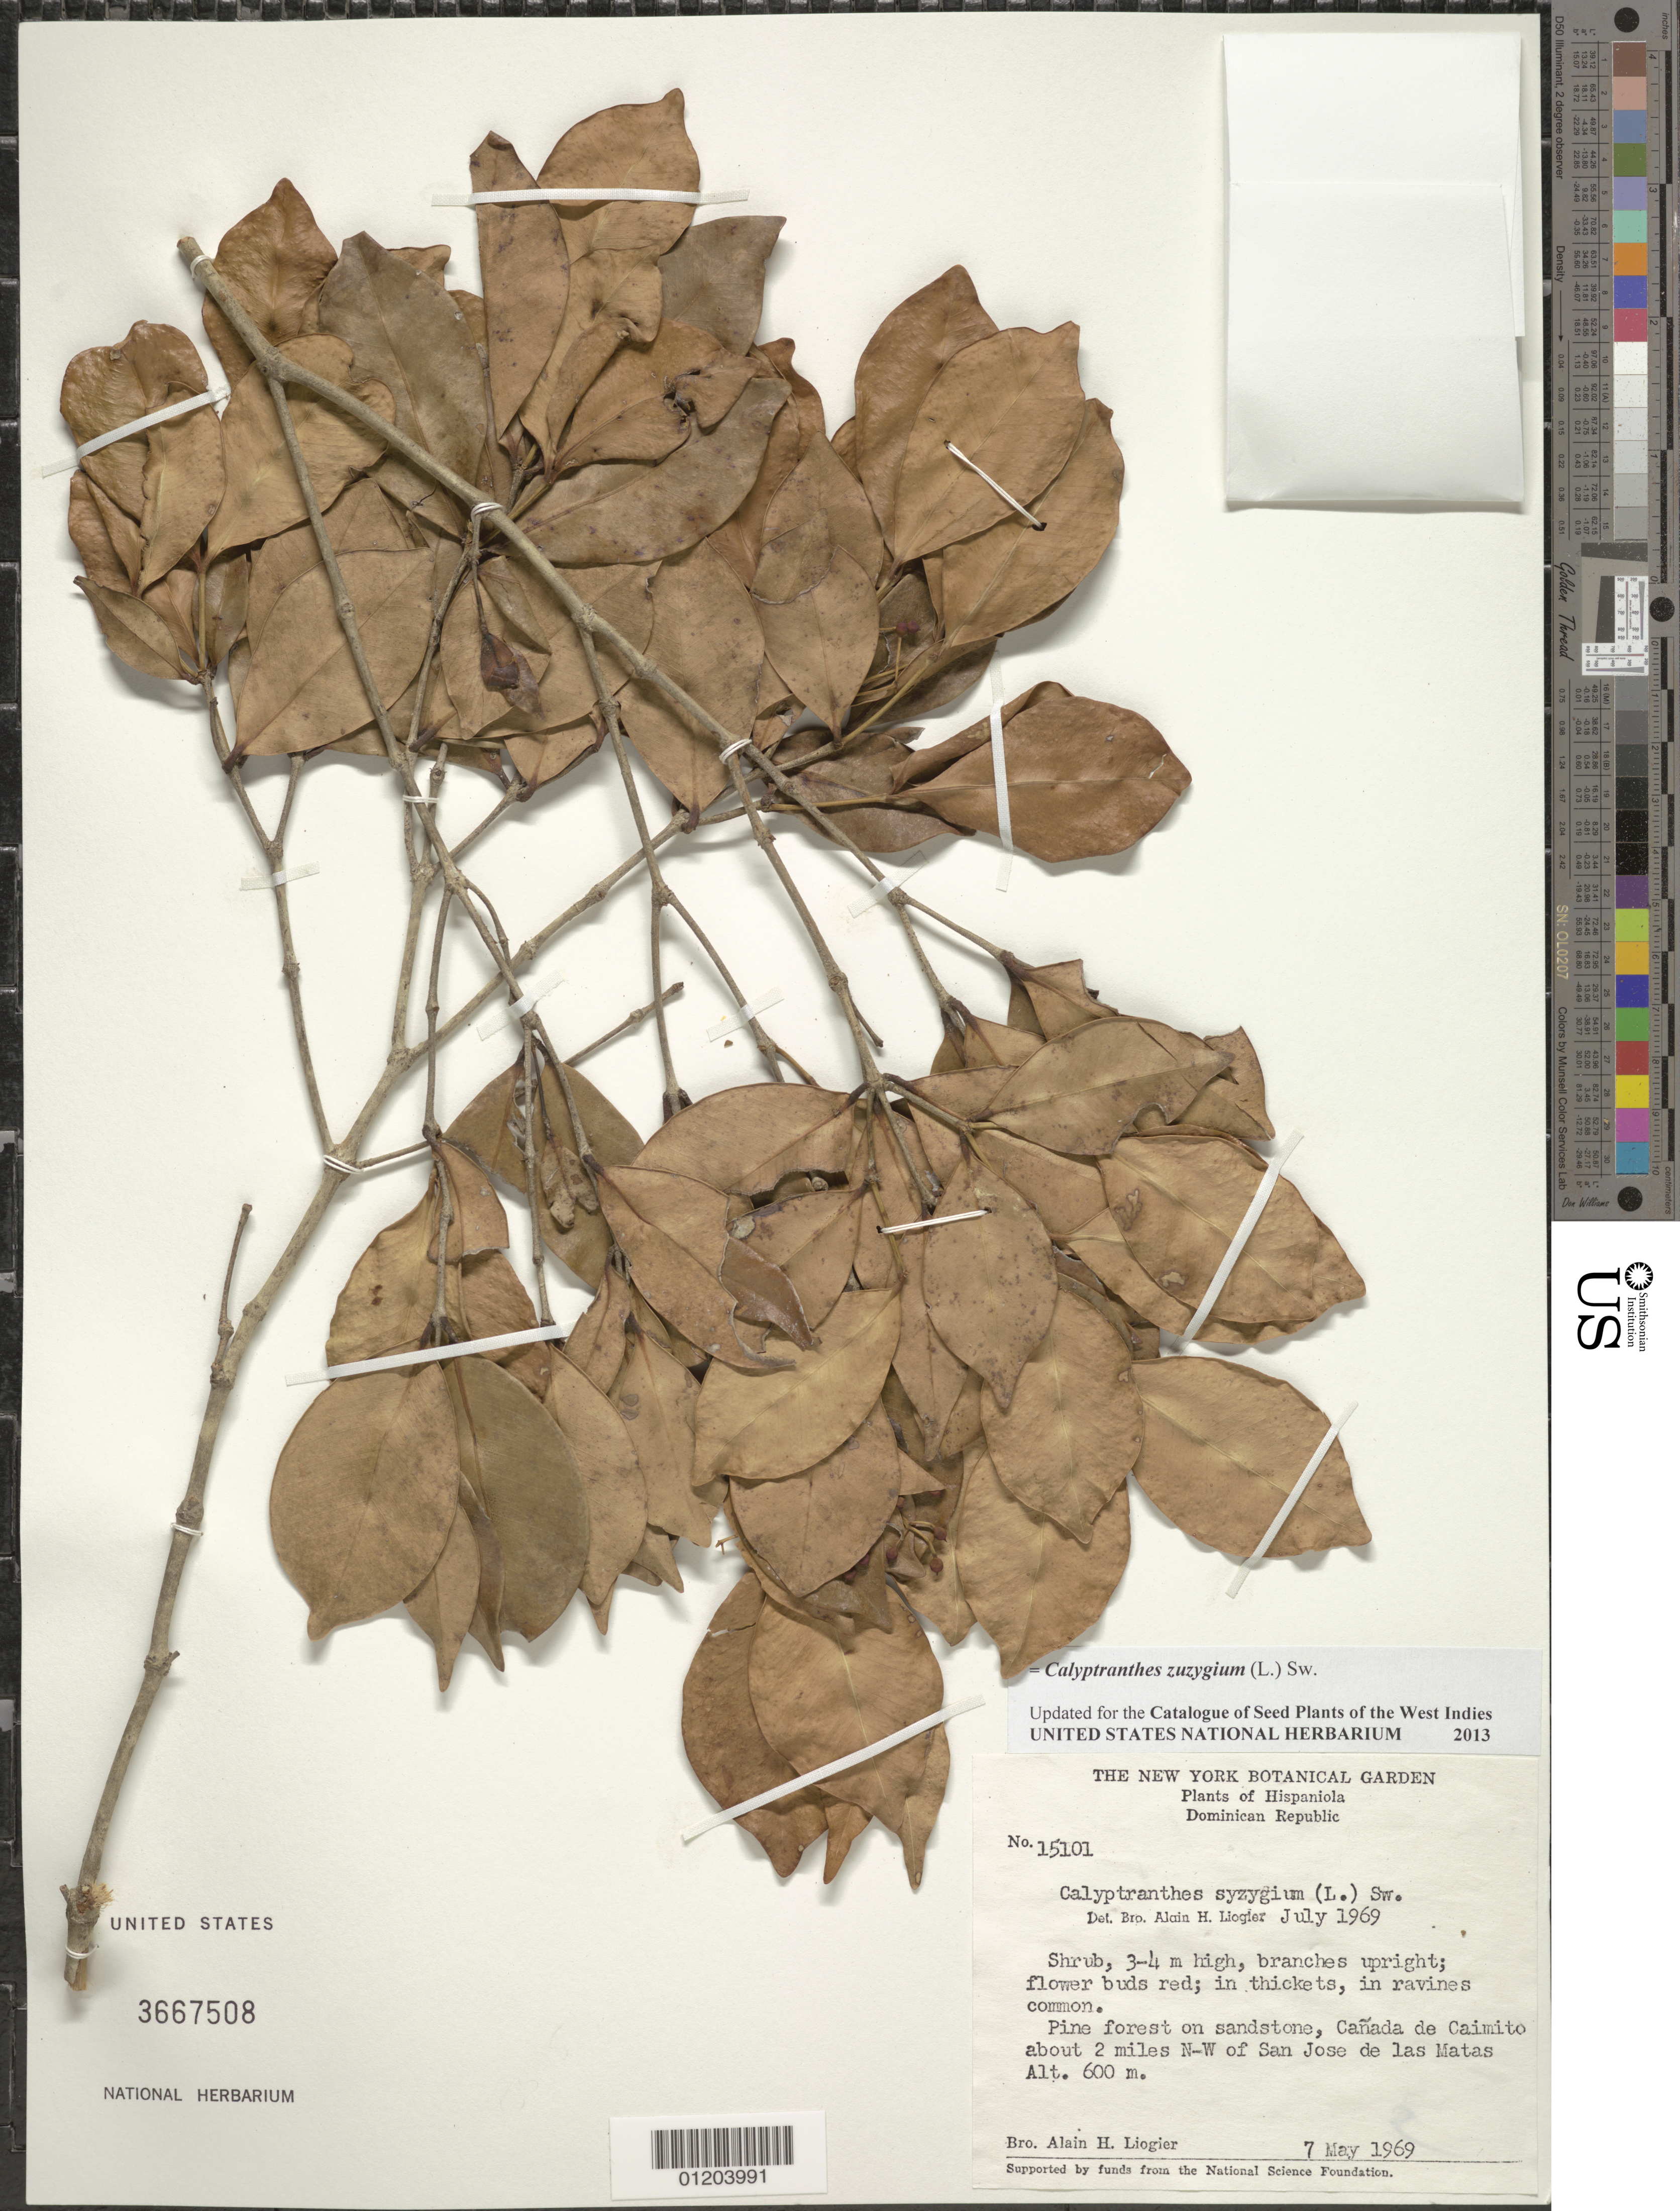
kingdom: Plantae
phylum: Tracheophyta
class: Magnoliopsida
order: Myrtales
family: Myrtaceae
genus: Myrcia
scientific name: Myrcia zuzygium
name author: (L.) A.R. Lourenço & E. Lucas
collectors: A. H. Liogier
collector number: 15101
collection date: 1969-05-07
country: Dominican Republic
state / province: Santiago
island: Hispaniola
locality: Cañada de Caimito, about 2 miles NW of San Jose de las Matas.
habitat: In thickets, in ravines. Common.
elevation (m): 600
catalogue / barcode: US 3667508